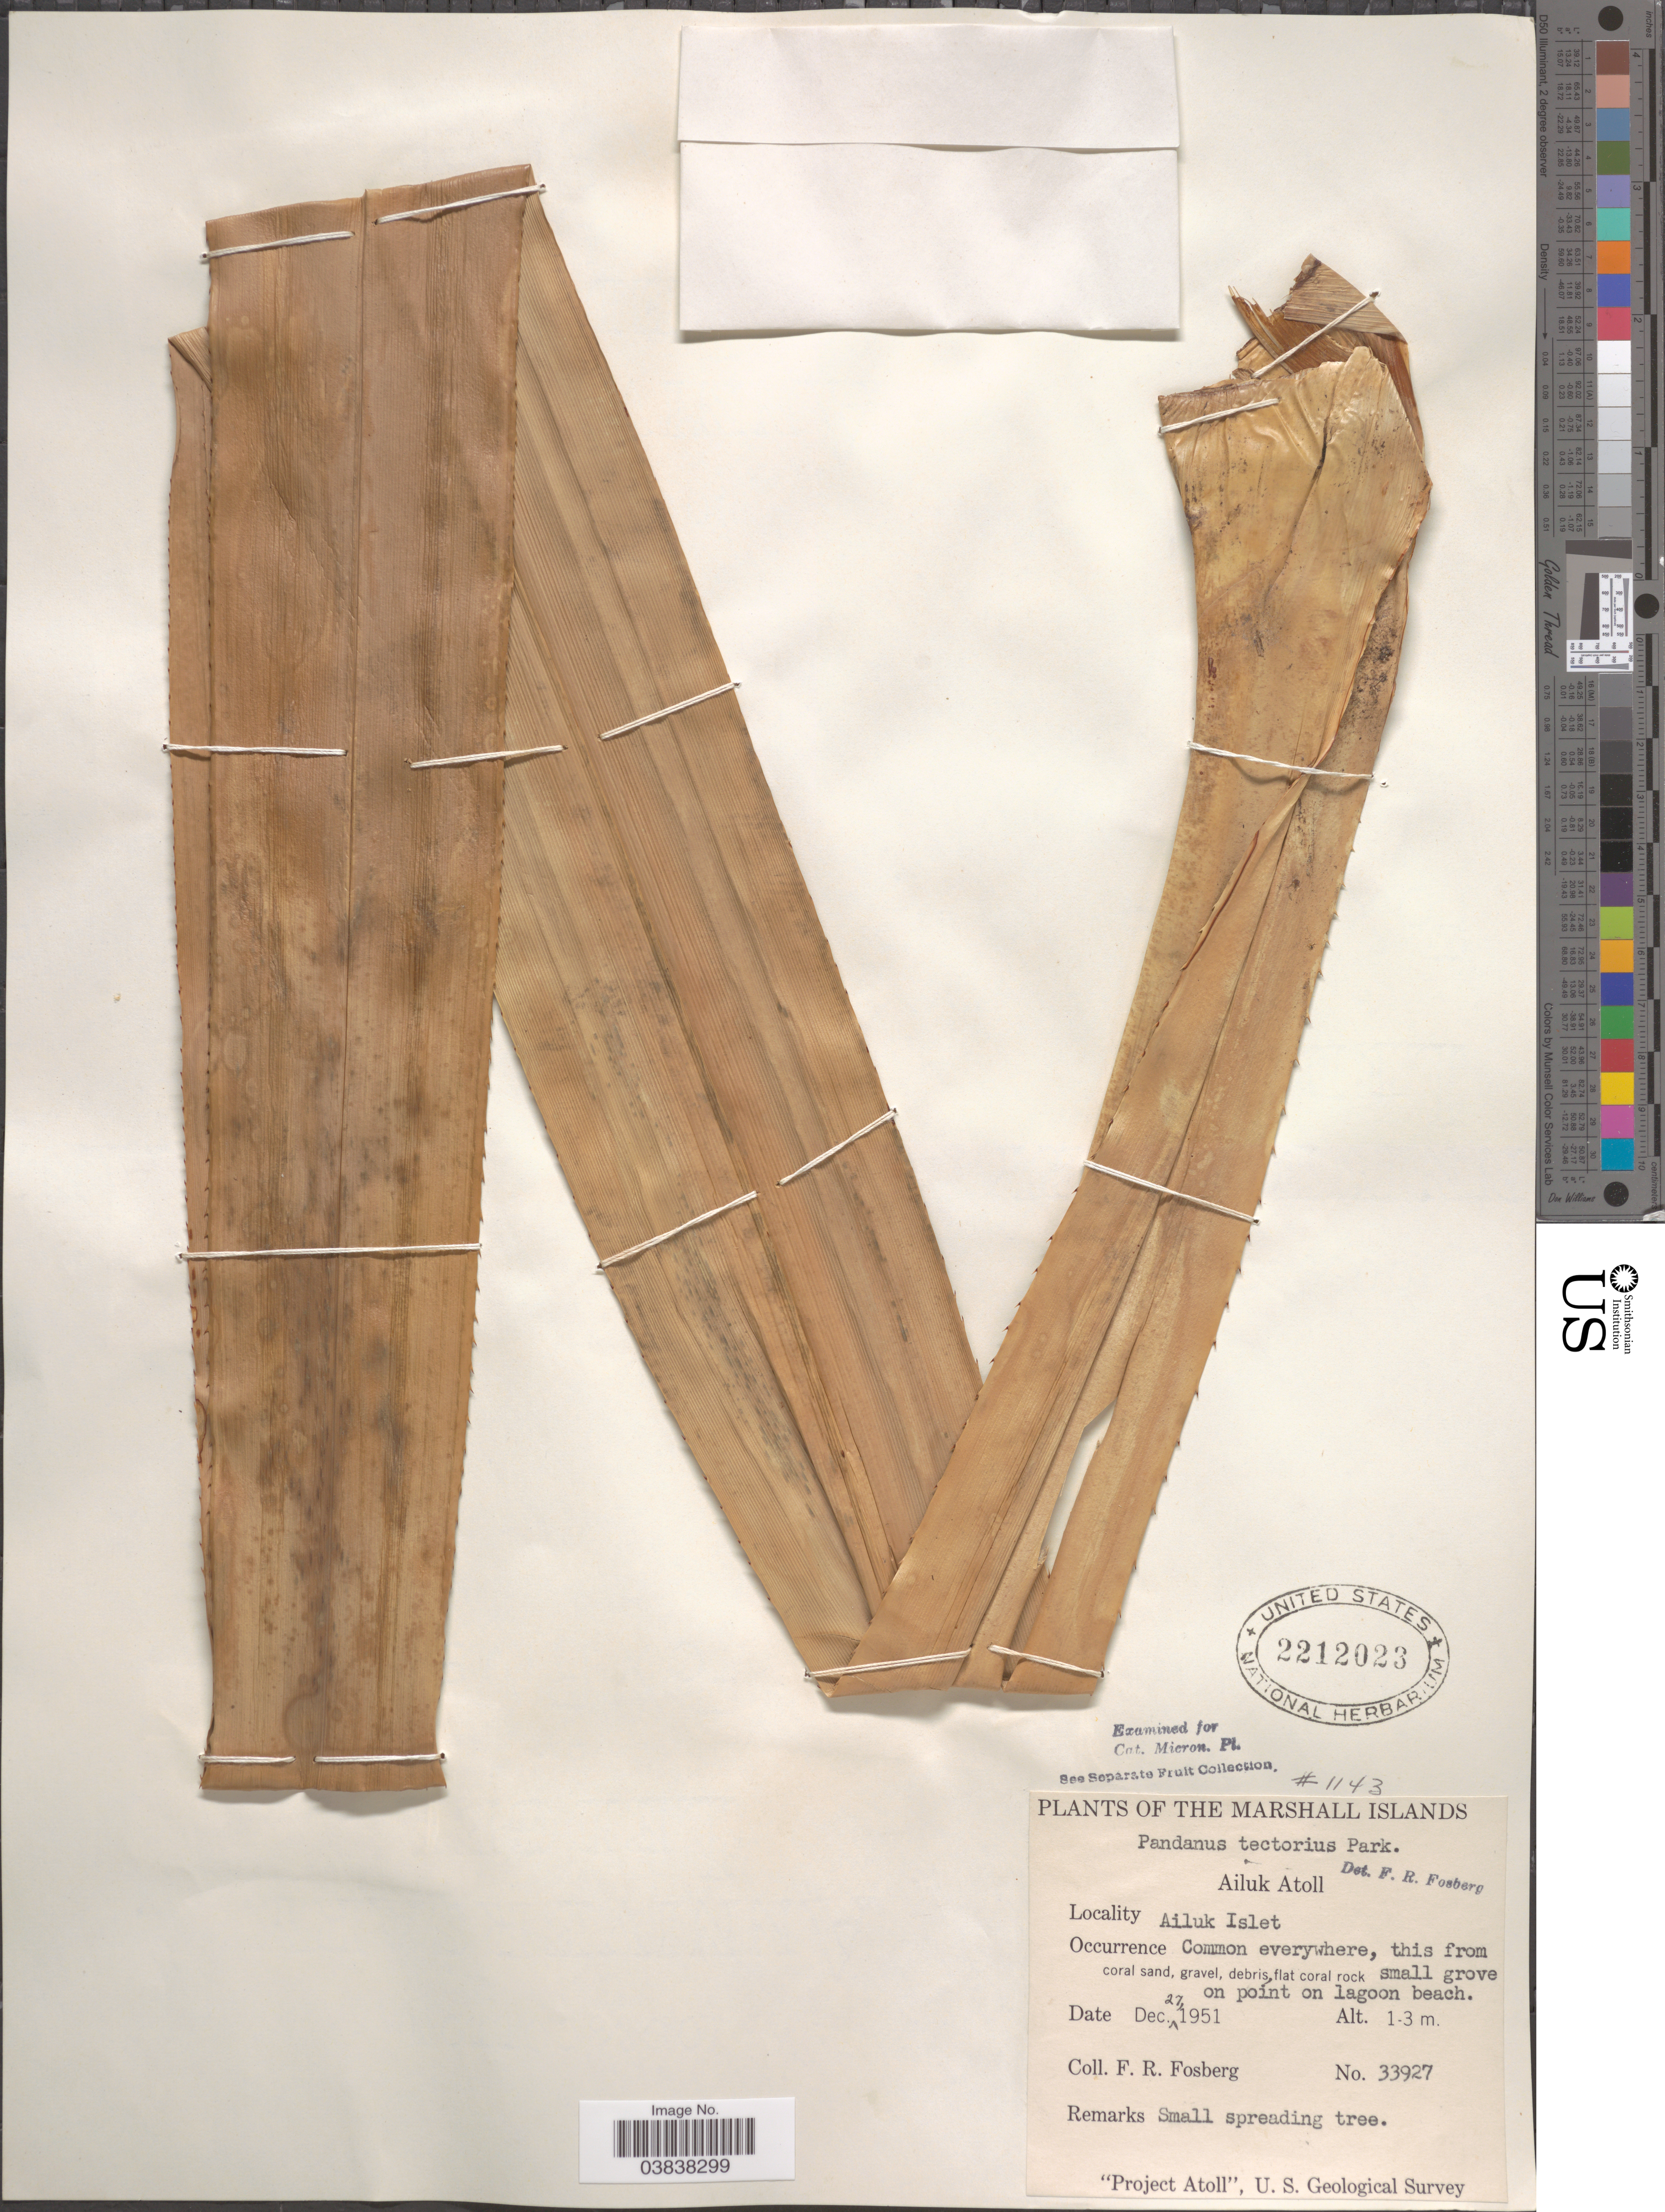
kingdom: Plantae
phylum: Tracheophyta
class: Liliopsida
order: Pandanales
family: Pandanaceae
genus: Pandanus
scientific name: Pandanus pulposus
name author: (Warb.) Martelli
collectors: F. R. Fosberg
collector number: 33927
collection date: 1951-12-27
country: Marshall Islands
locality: Ailuk Atoll. Ailuk Islet.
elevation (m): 1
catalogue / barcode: US 2212023